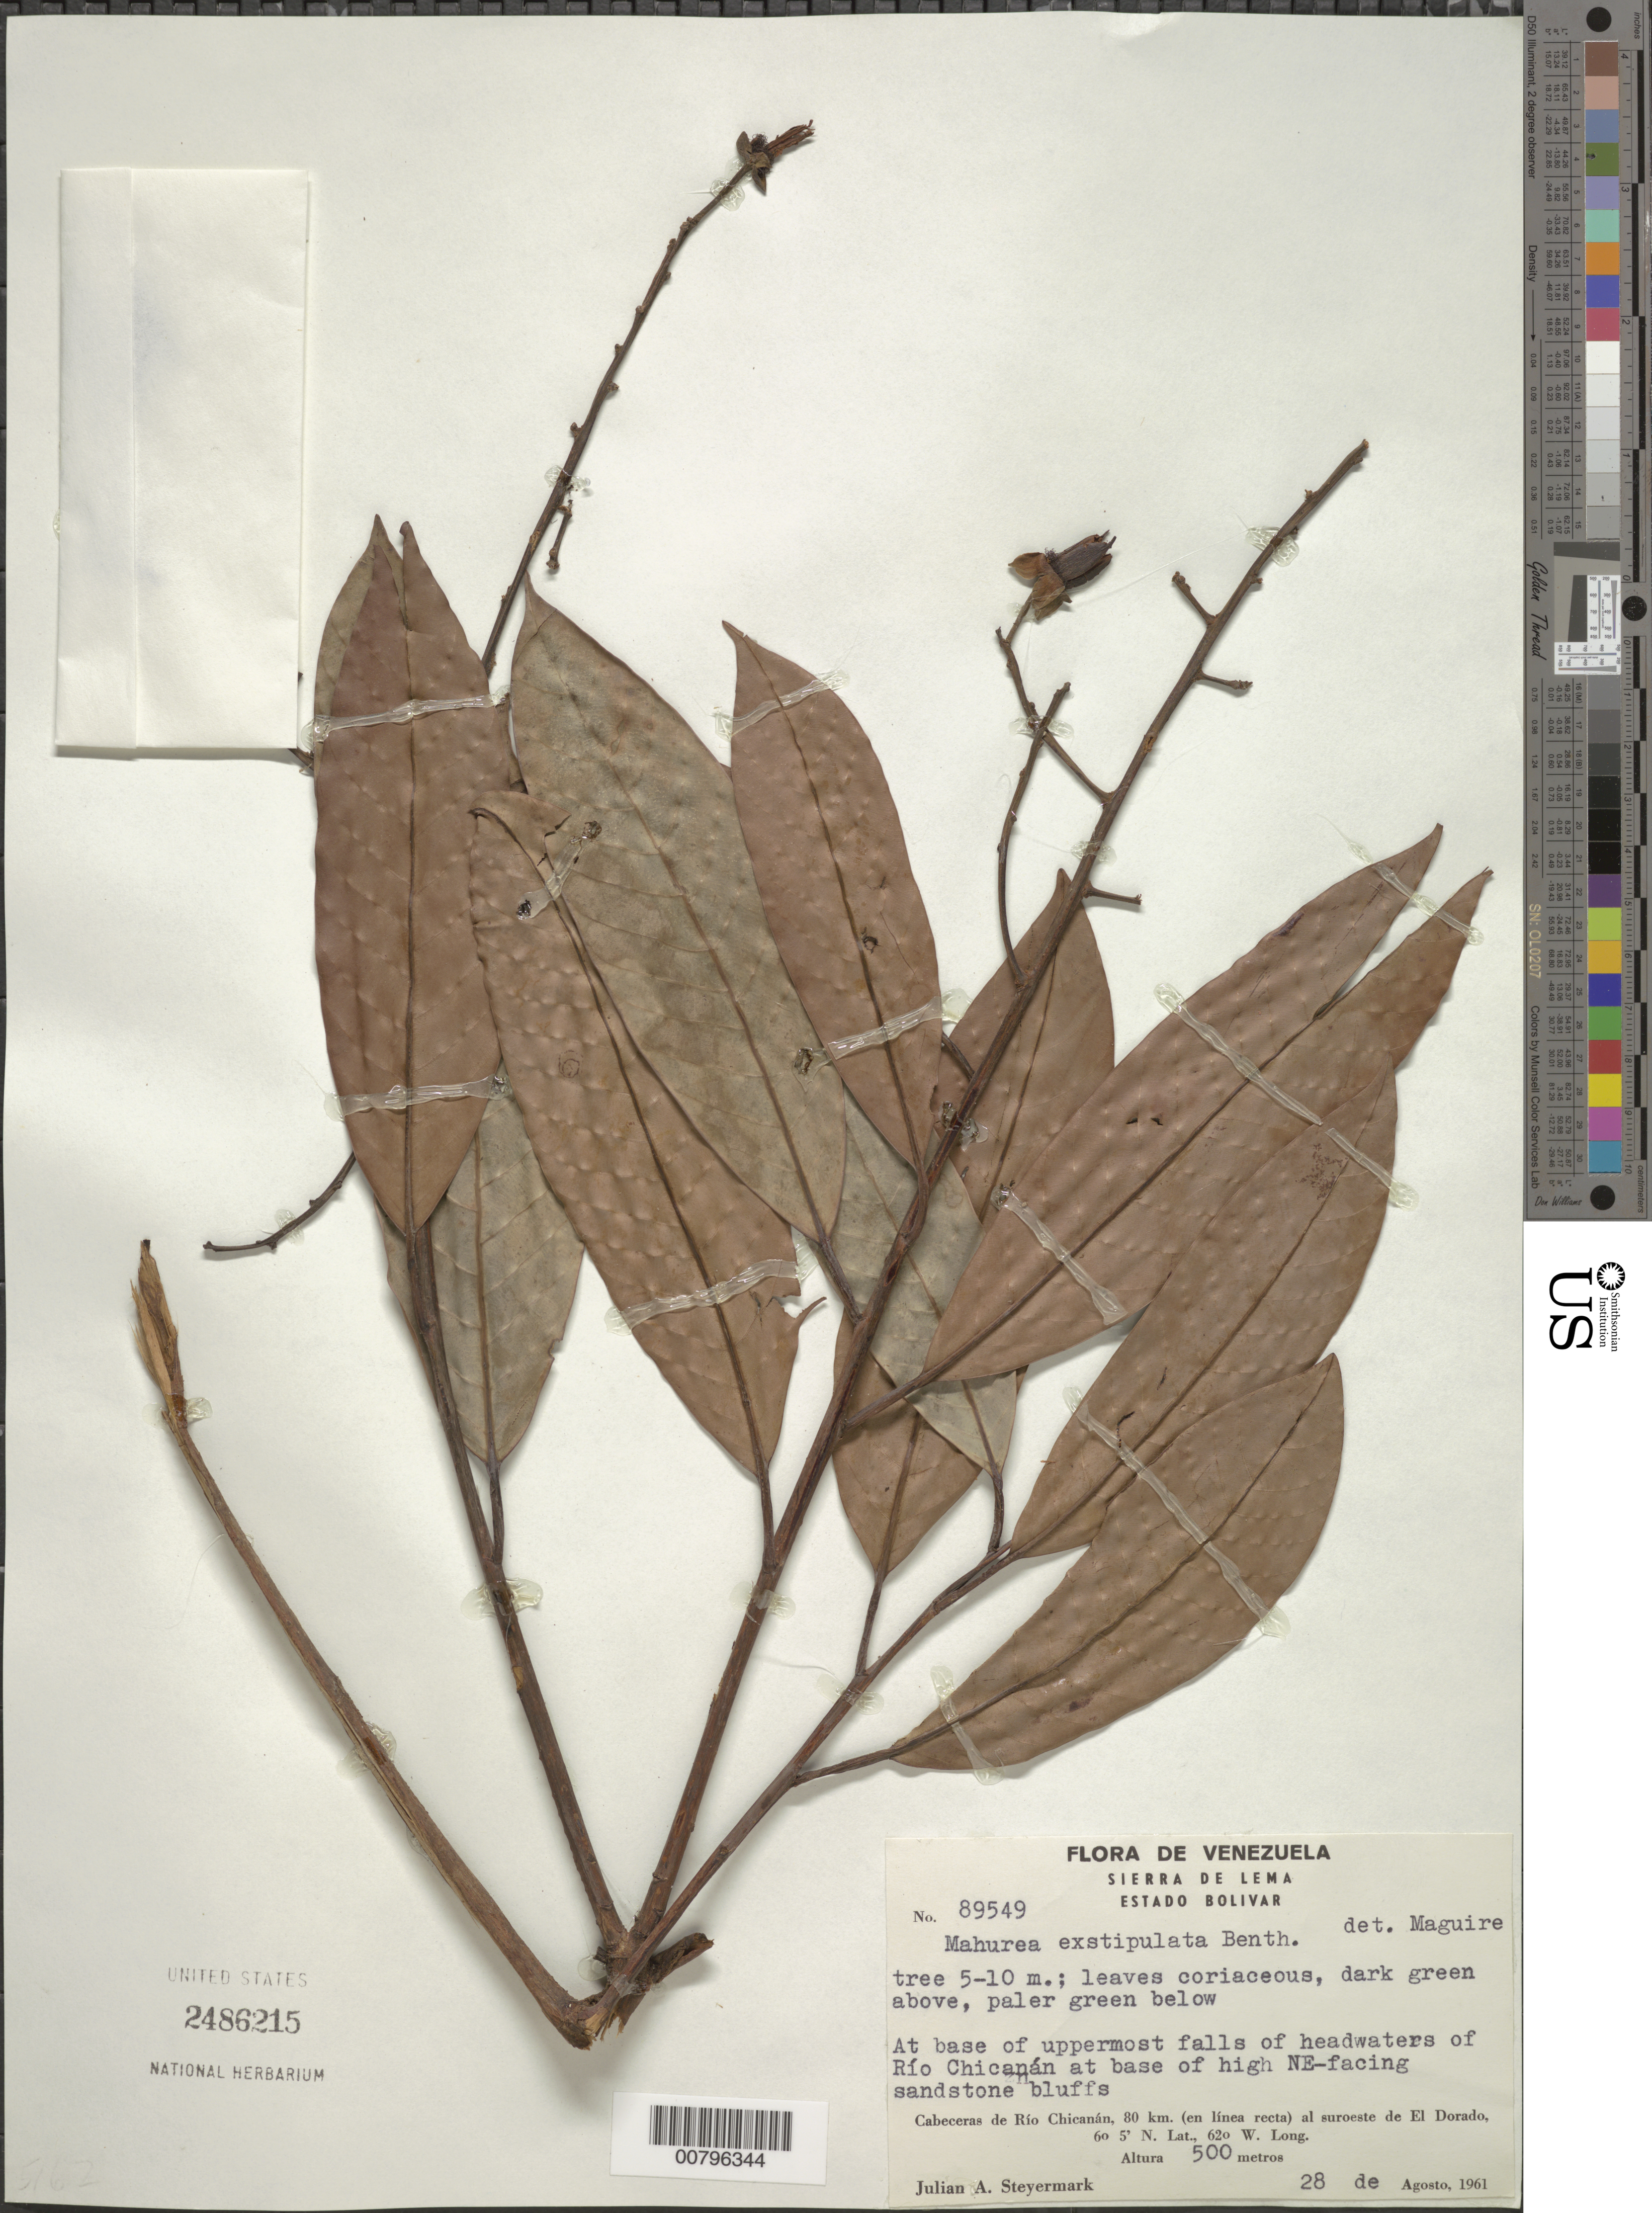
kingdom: Plantae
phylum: Tracheophyta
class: Magnoliopsida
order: Malpighiales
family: Calophyllaceae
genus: Mahurea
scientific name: Mahurea exstipulata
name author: Benth.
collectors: J. Steyermark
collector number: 89549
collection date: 1961-08-28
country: Venezuela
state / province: Bolivar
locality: Sierra de Lema. At base of uppermost falls of headwaters of Río Chicanán at base of high NE-facing sandstone bluffs, Cabeceras de Río Chicanán, 80 km. (en línea recta) al suroeste de El Dorado.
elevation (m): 500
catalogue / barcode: US 2486215